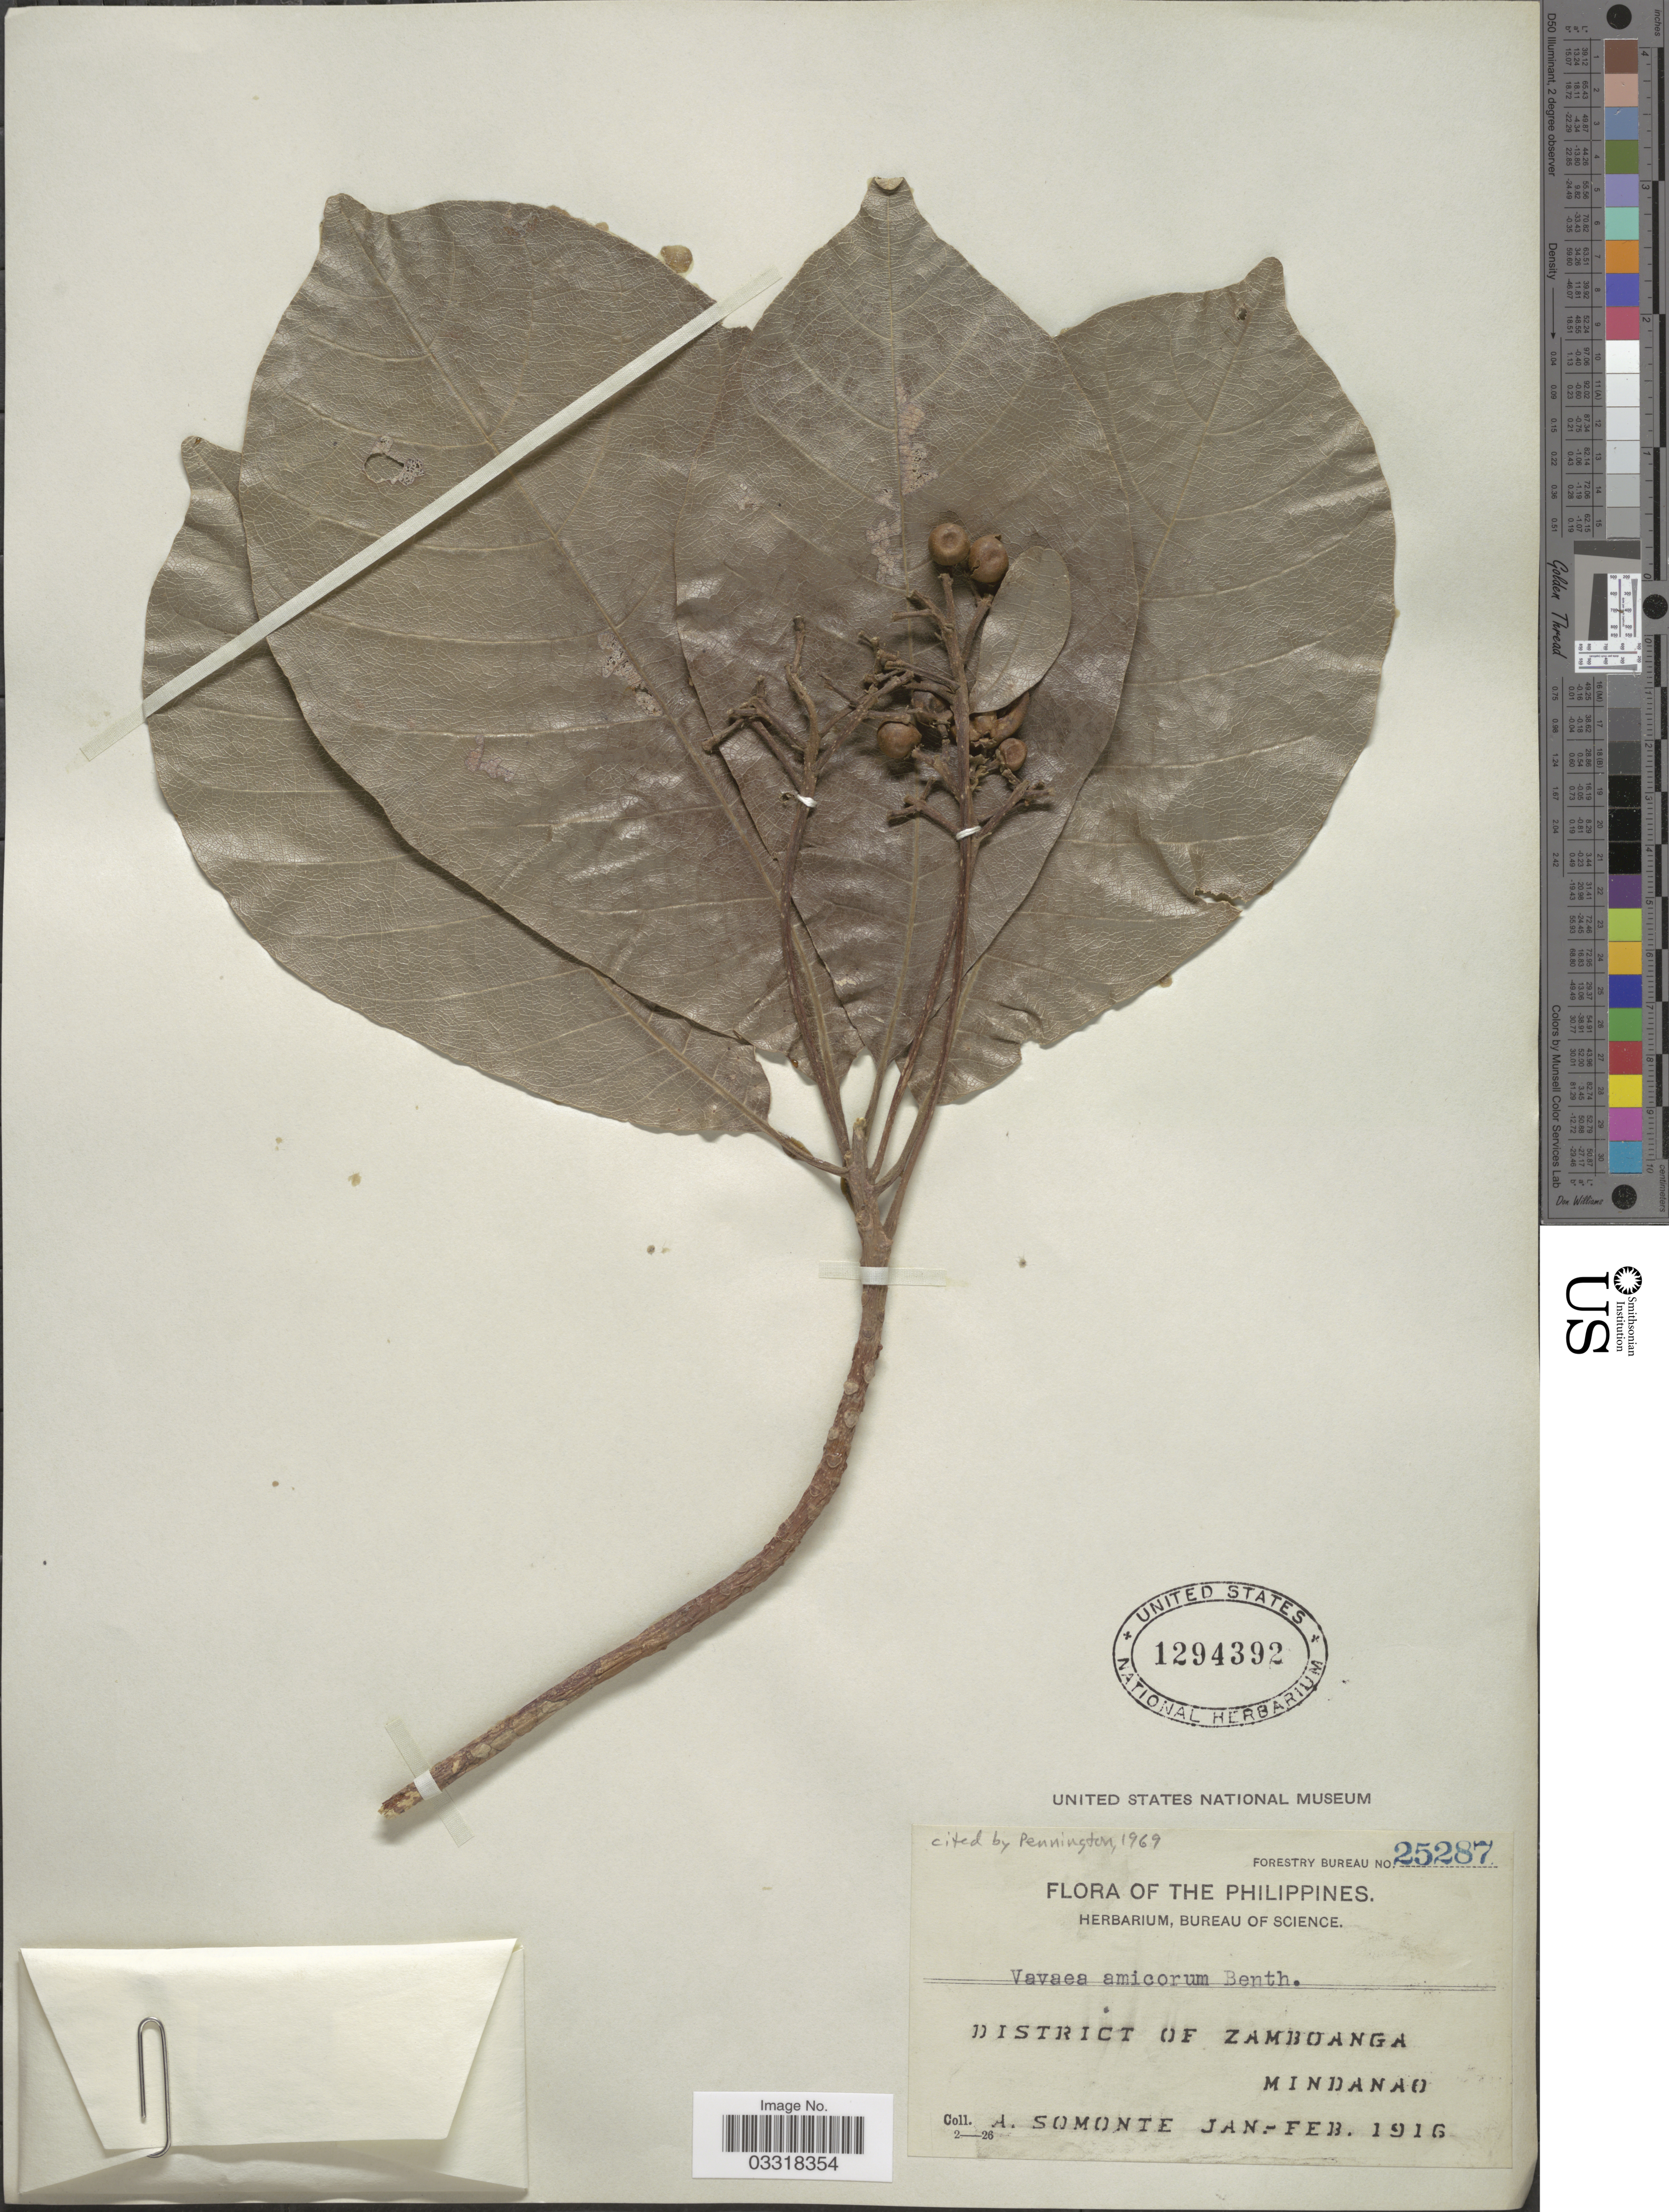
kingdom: Plantae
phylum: Tracheophyta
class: Magnoliopsida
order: Sapindales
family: Meliaceae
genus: Vavaea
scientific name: Vavaea amicorum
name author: Benth.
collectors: A. Somonte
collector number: Forestry Bureau 25287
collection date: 1916-01/1916-02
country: Philippines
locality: District of Zamboanga. Mindanao.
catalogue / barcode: US 1294392